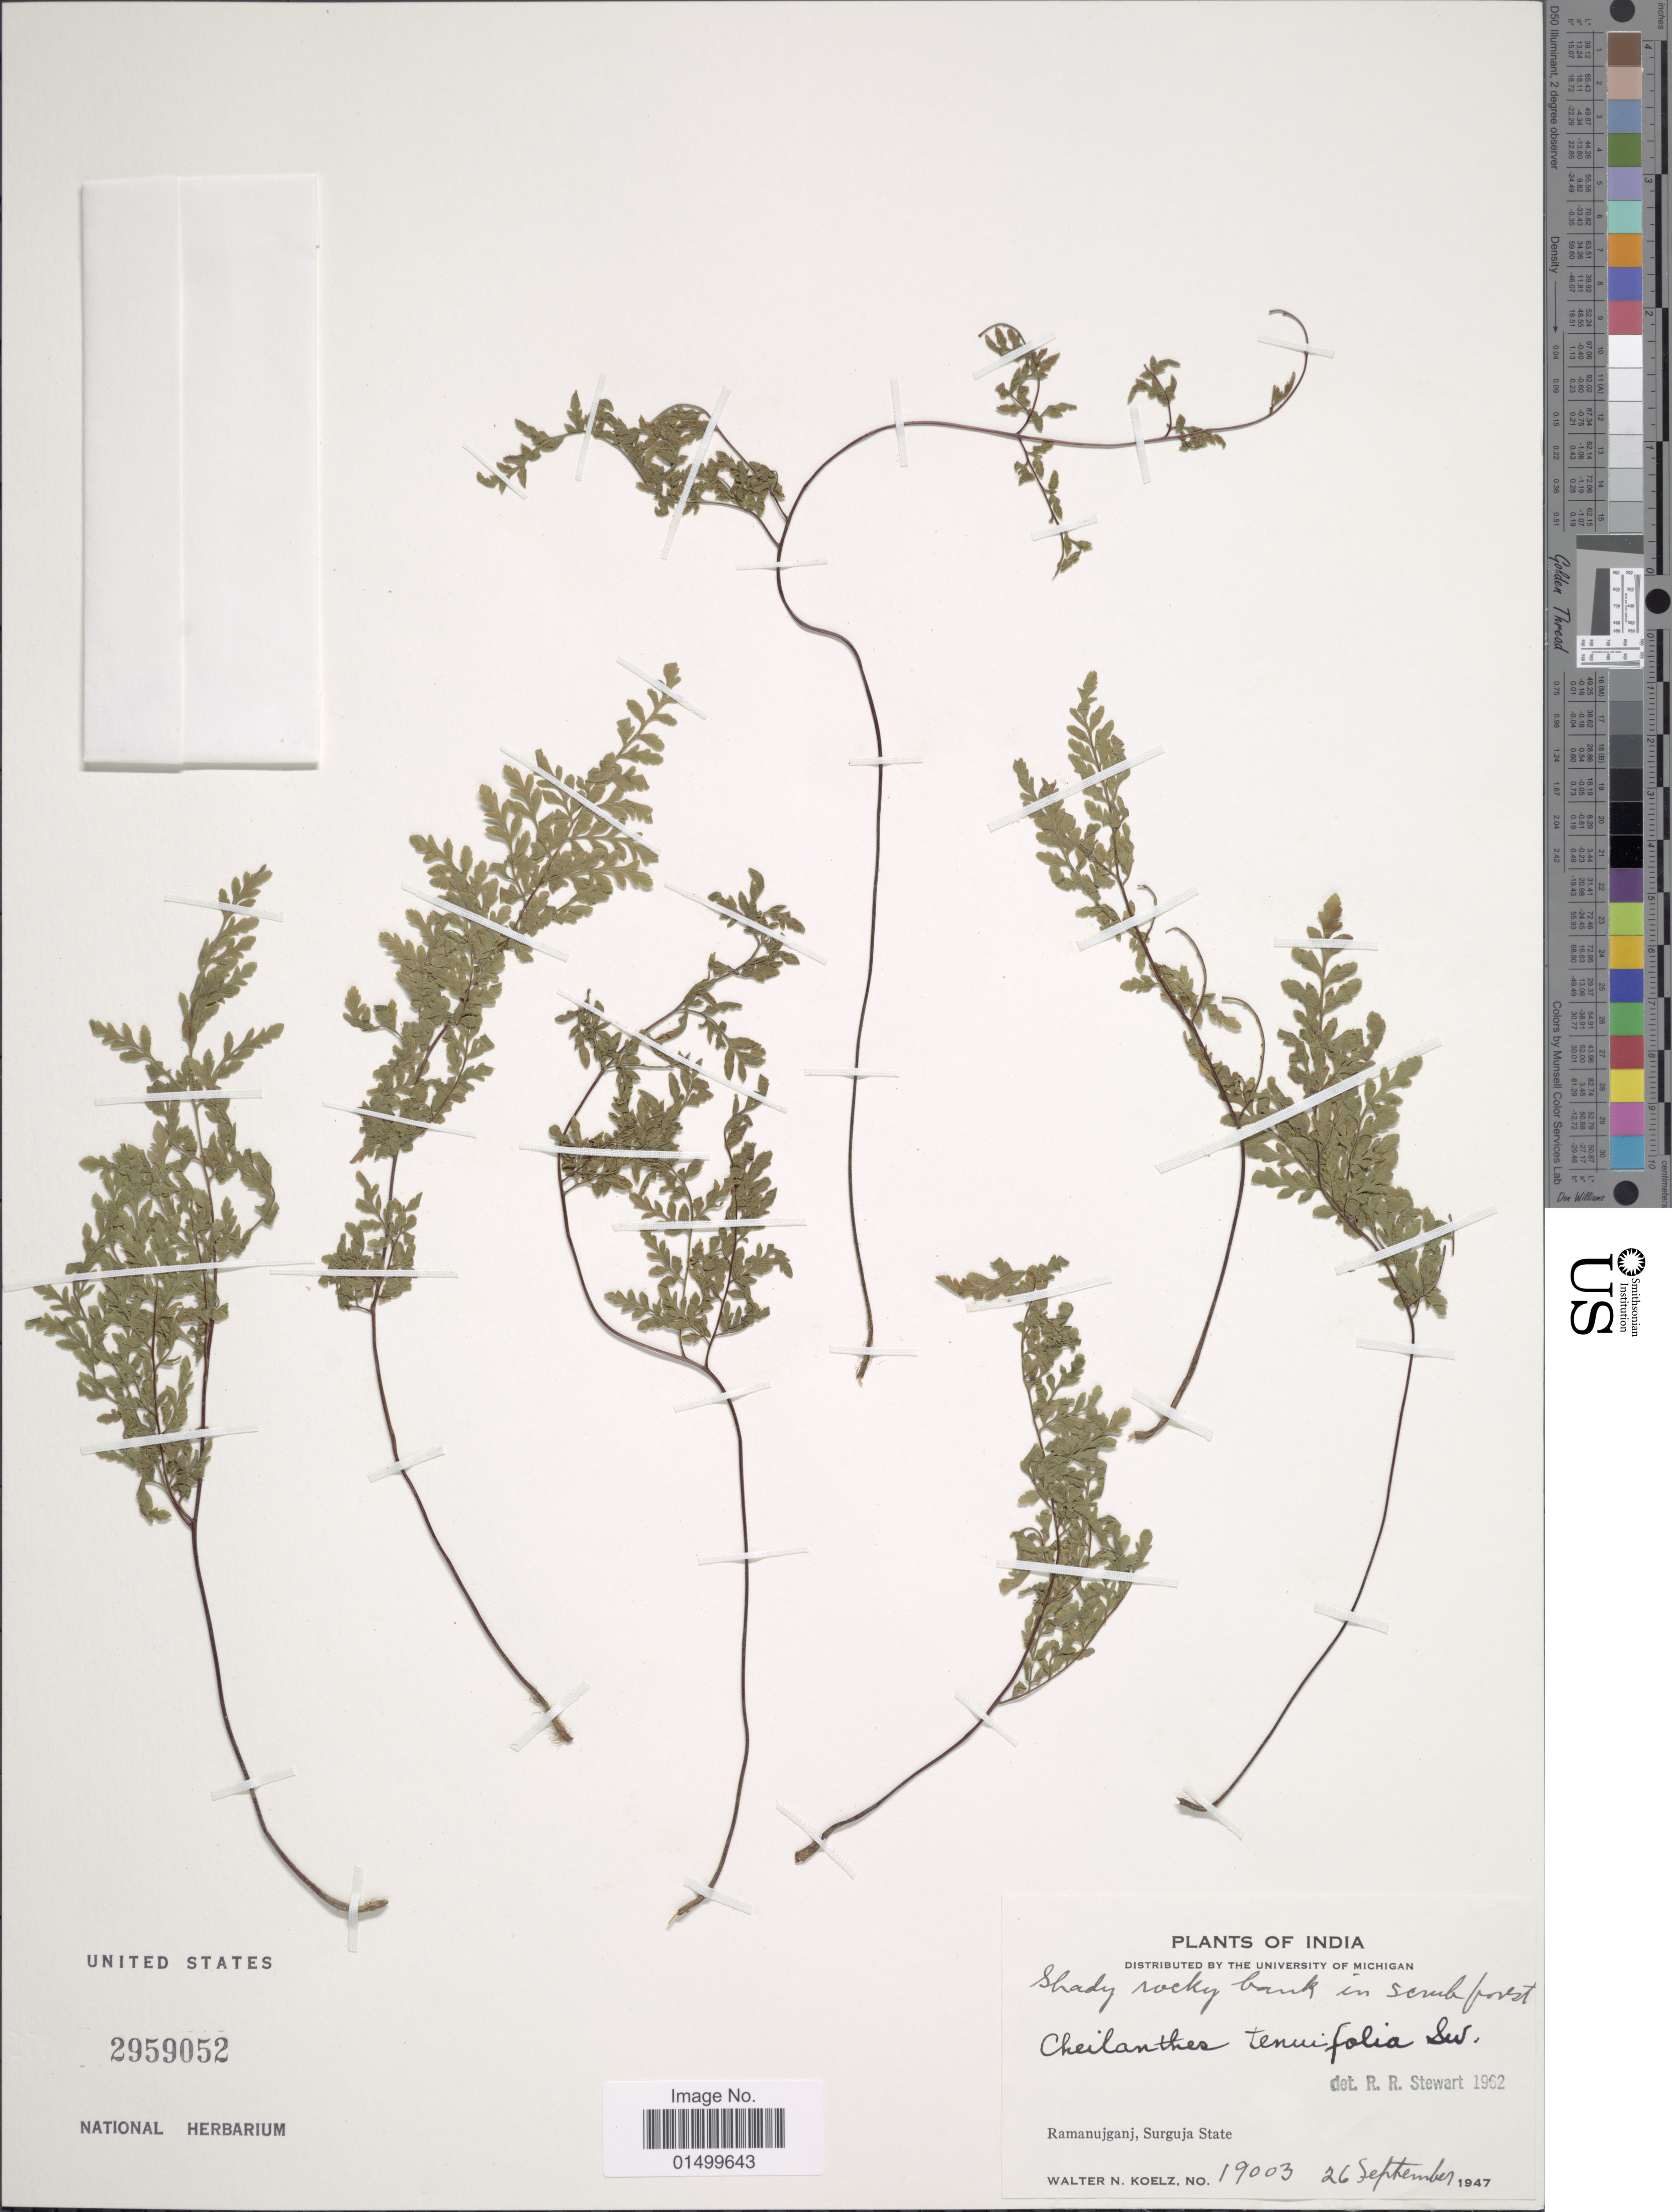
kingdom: Plantae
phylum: Tracheophyta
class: Polypodiopsida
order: Polypodiales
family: Pteridaceae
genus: Cheilanthes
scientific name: Cheilanthes tenuifolia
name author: (Burm. f.) Sw.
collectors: W. N. Koelz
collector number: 19003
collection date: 1947-09-26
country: India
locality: Ramanujganj, Surguja State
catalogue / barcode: US 2959052